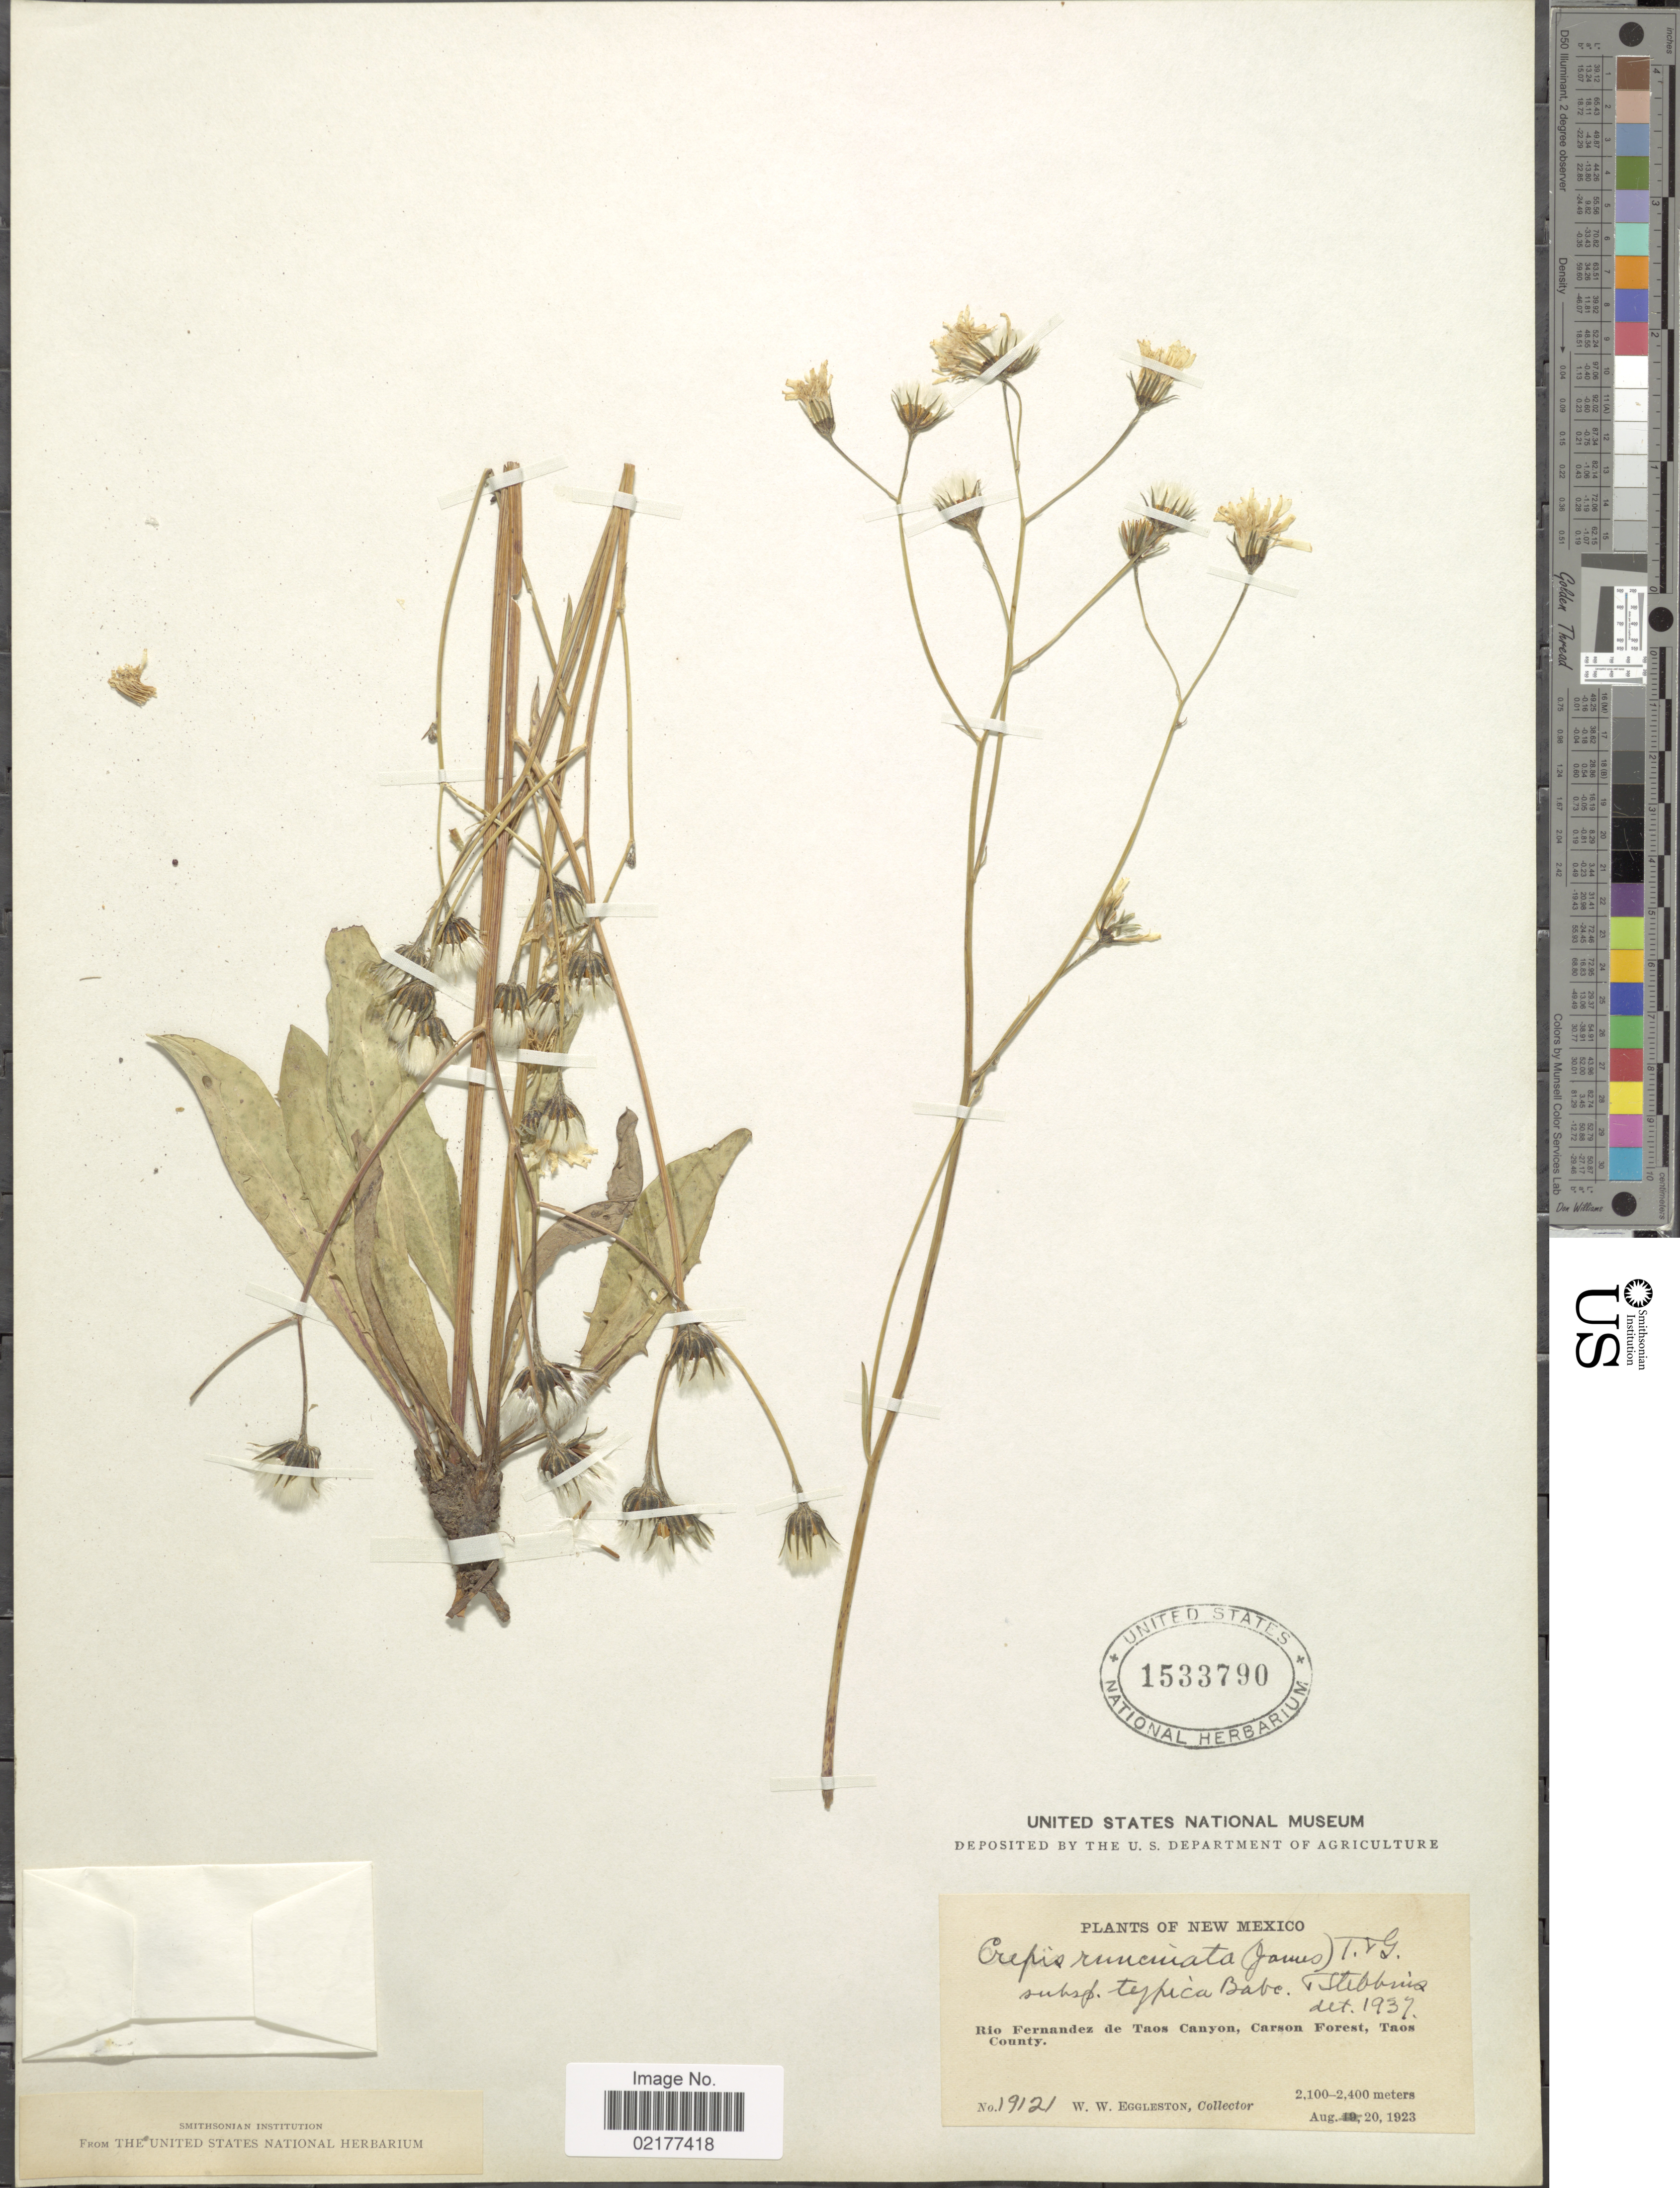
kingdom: Plantae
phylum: Tracheophyta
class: Magnoliopsida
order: Asterales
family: Asteraceae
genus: Crepis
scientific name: Crepis runcinata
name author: Torr. & A. Gray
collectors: W. W. Eggleston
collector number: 19121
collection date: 1923-08-20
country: United States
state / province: New Mexico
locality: Rio Fernandez de Taos Canyon, Carson Forest, Taos County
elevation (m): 2100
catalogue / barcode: US 1533790